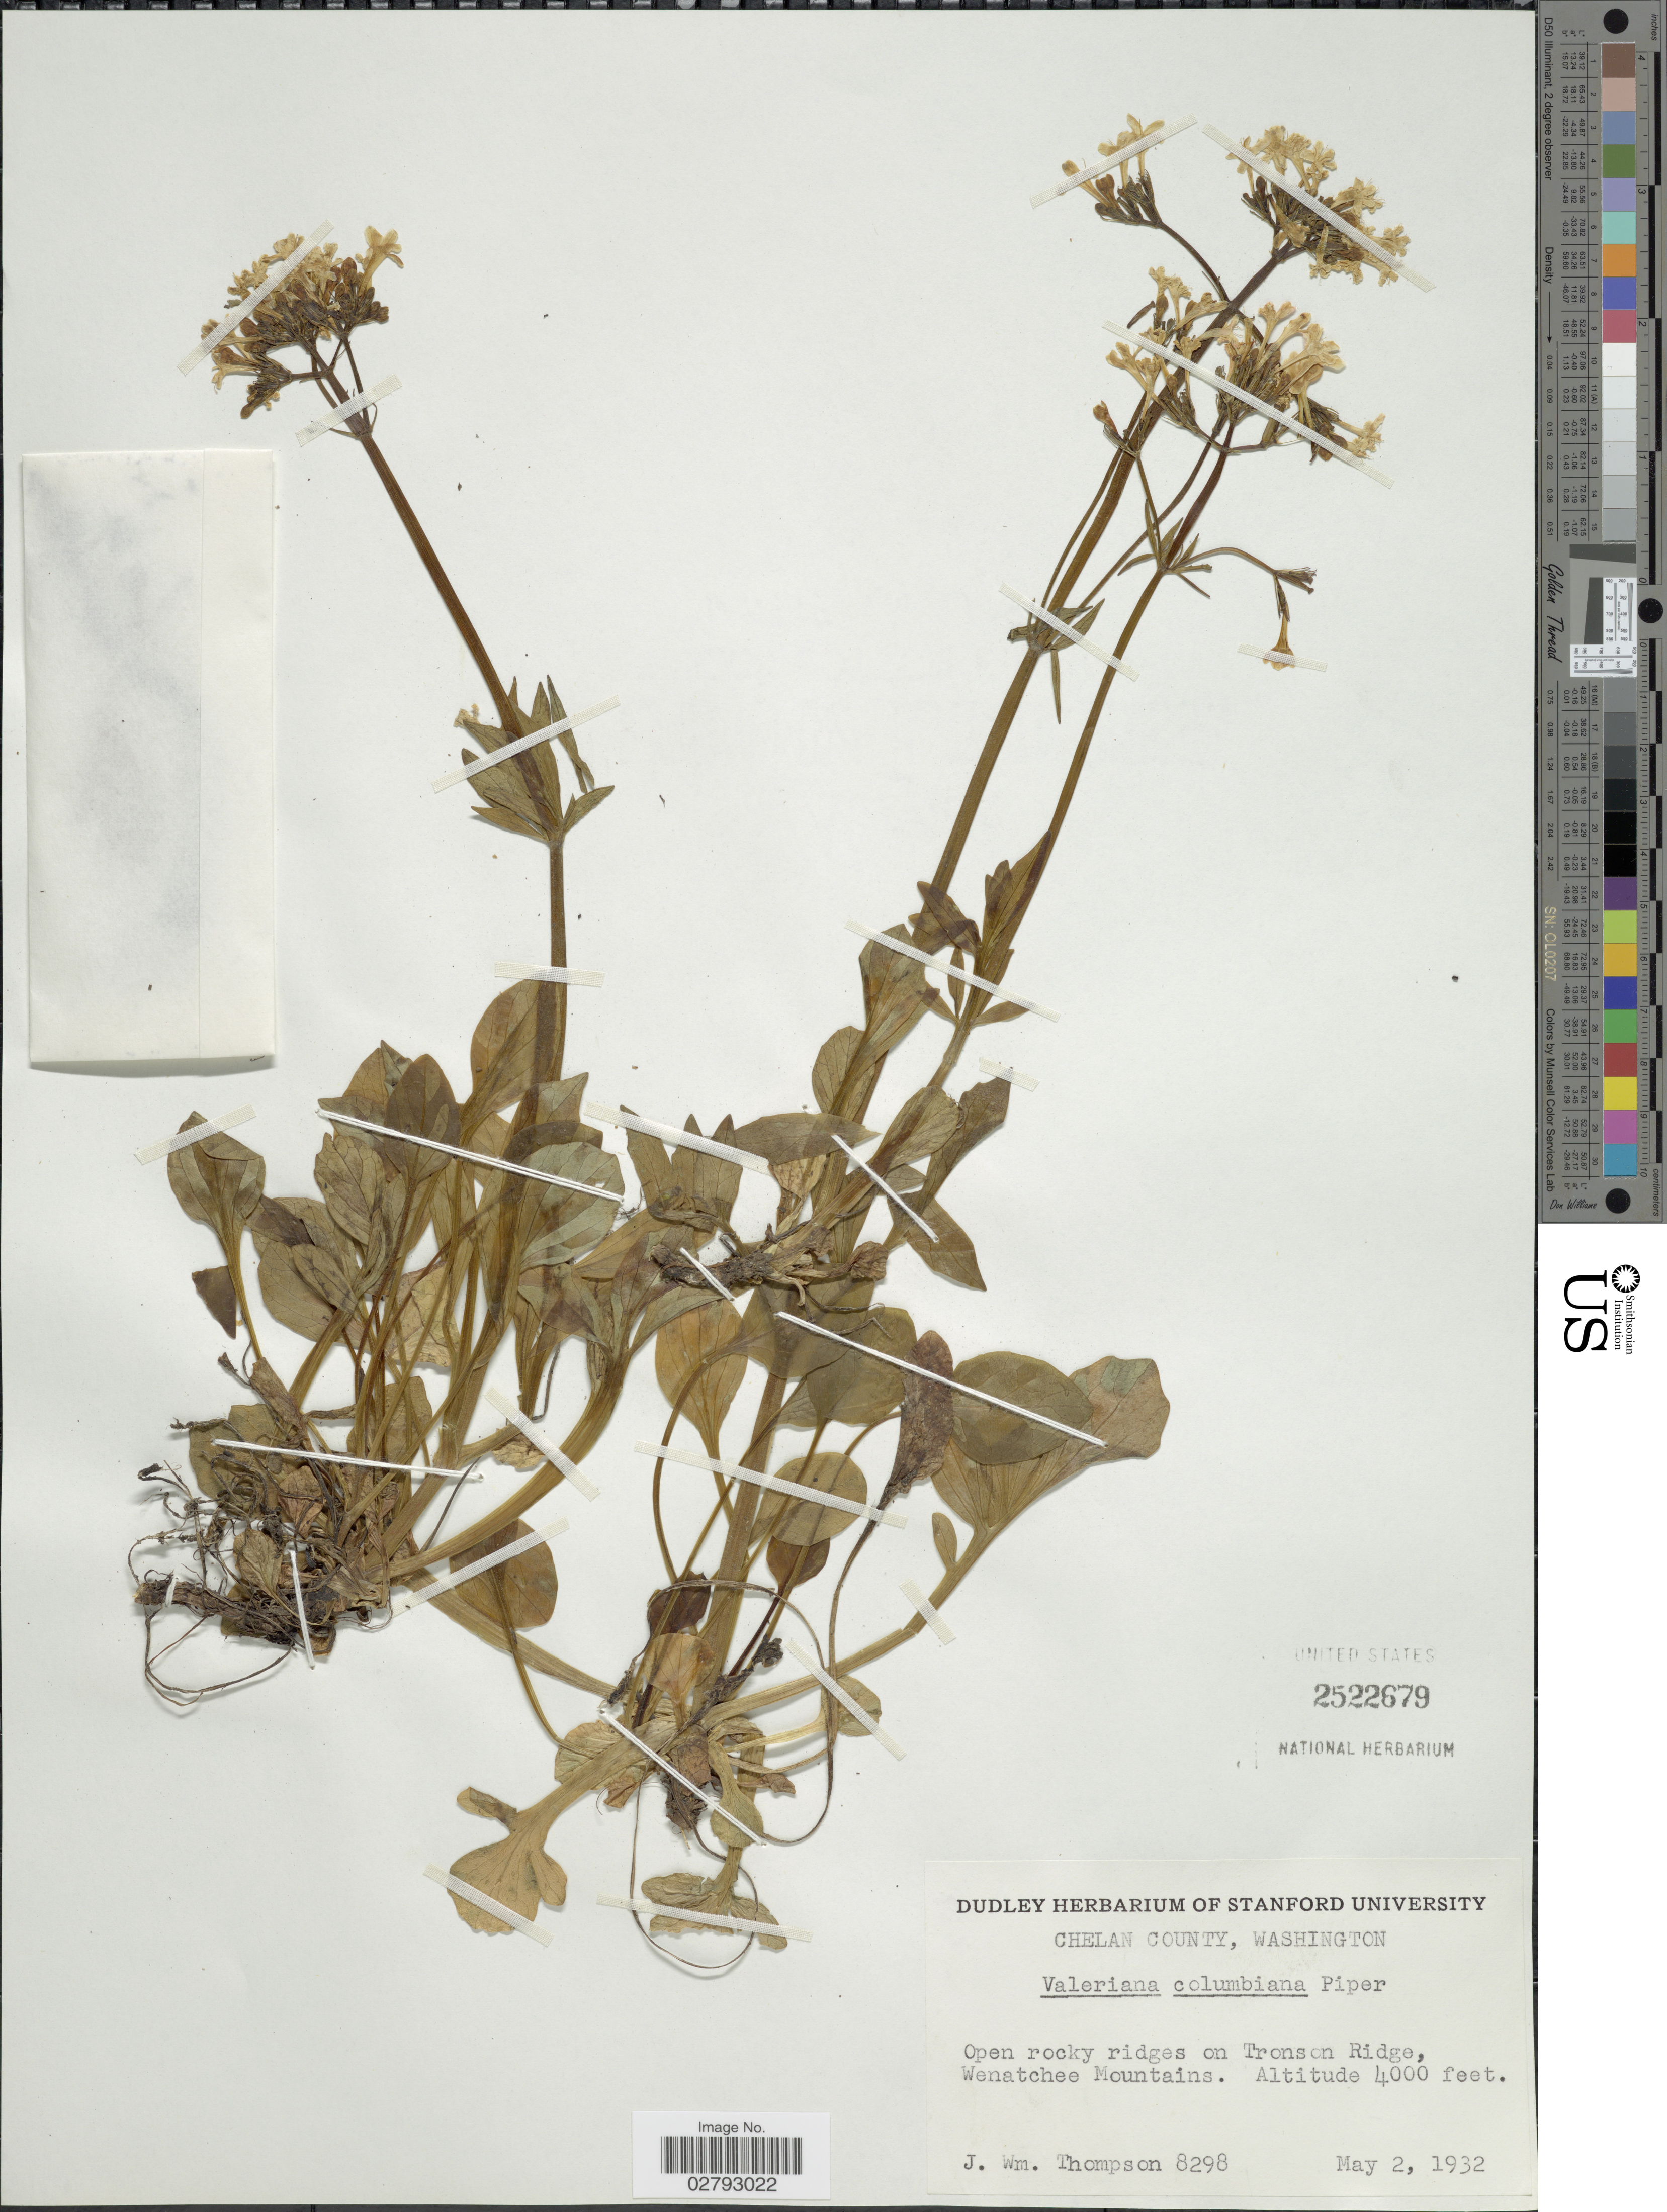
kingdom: Plantae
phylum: Tracheophyta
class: Magnoliopsida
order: Dipsacales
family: Caprifoliaceae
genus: Valeriana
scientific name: Valeriana columbiana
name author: Piper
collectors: J. W. Thompson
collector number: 8298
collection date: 1932-05-02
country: United States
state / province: Washington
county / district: Chelan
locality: Chelan County. Open rocky ridges on Tronson Ridge, Wenatchee Mountains.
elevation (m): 1219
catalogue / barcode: US 2522679